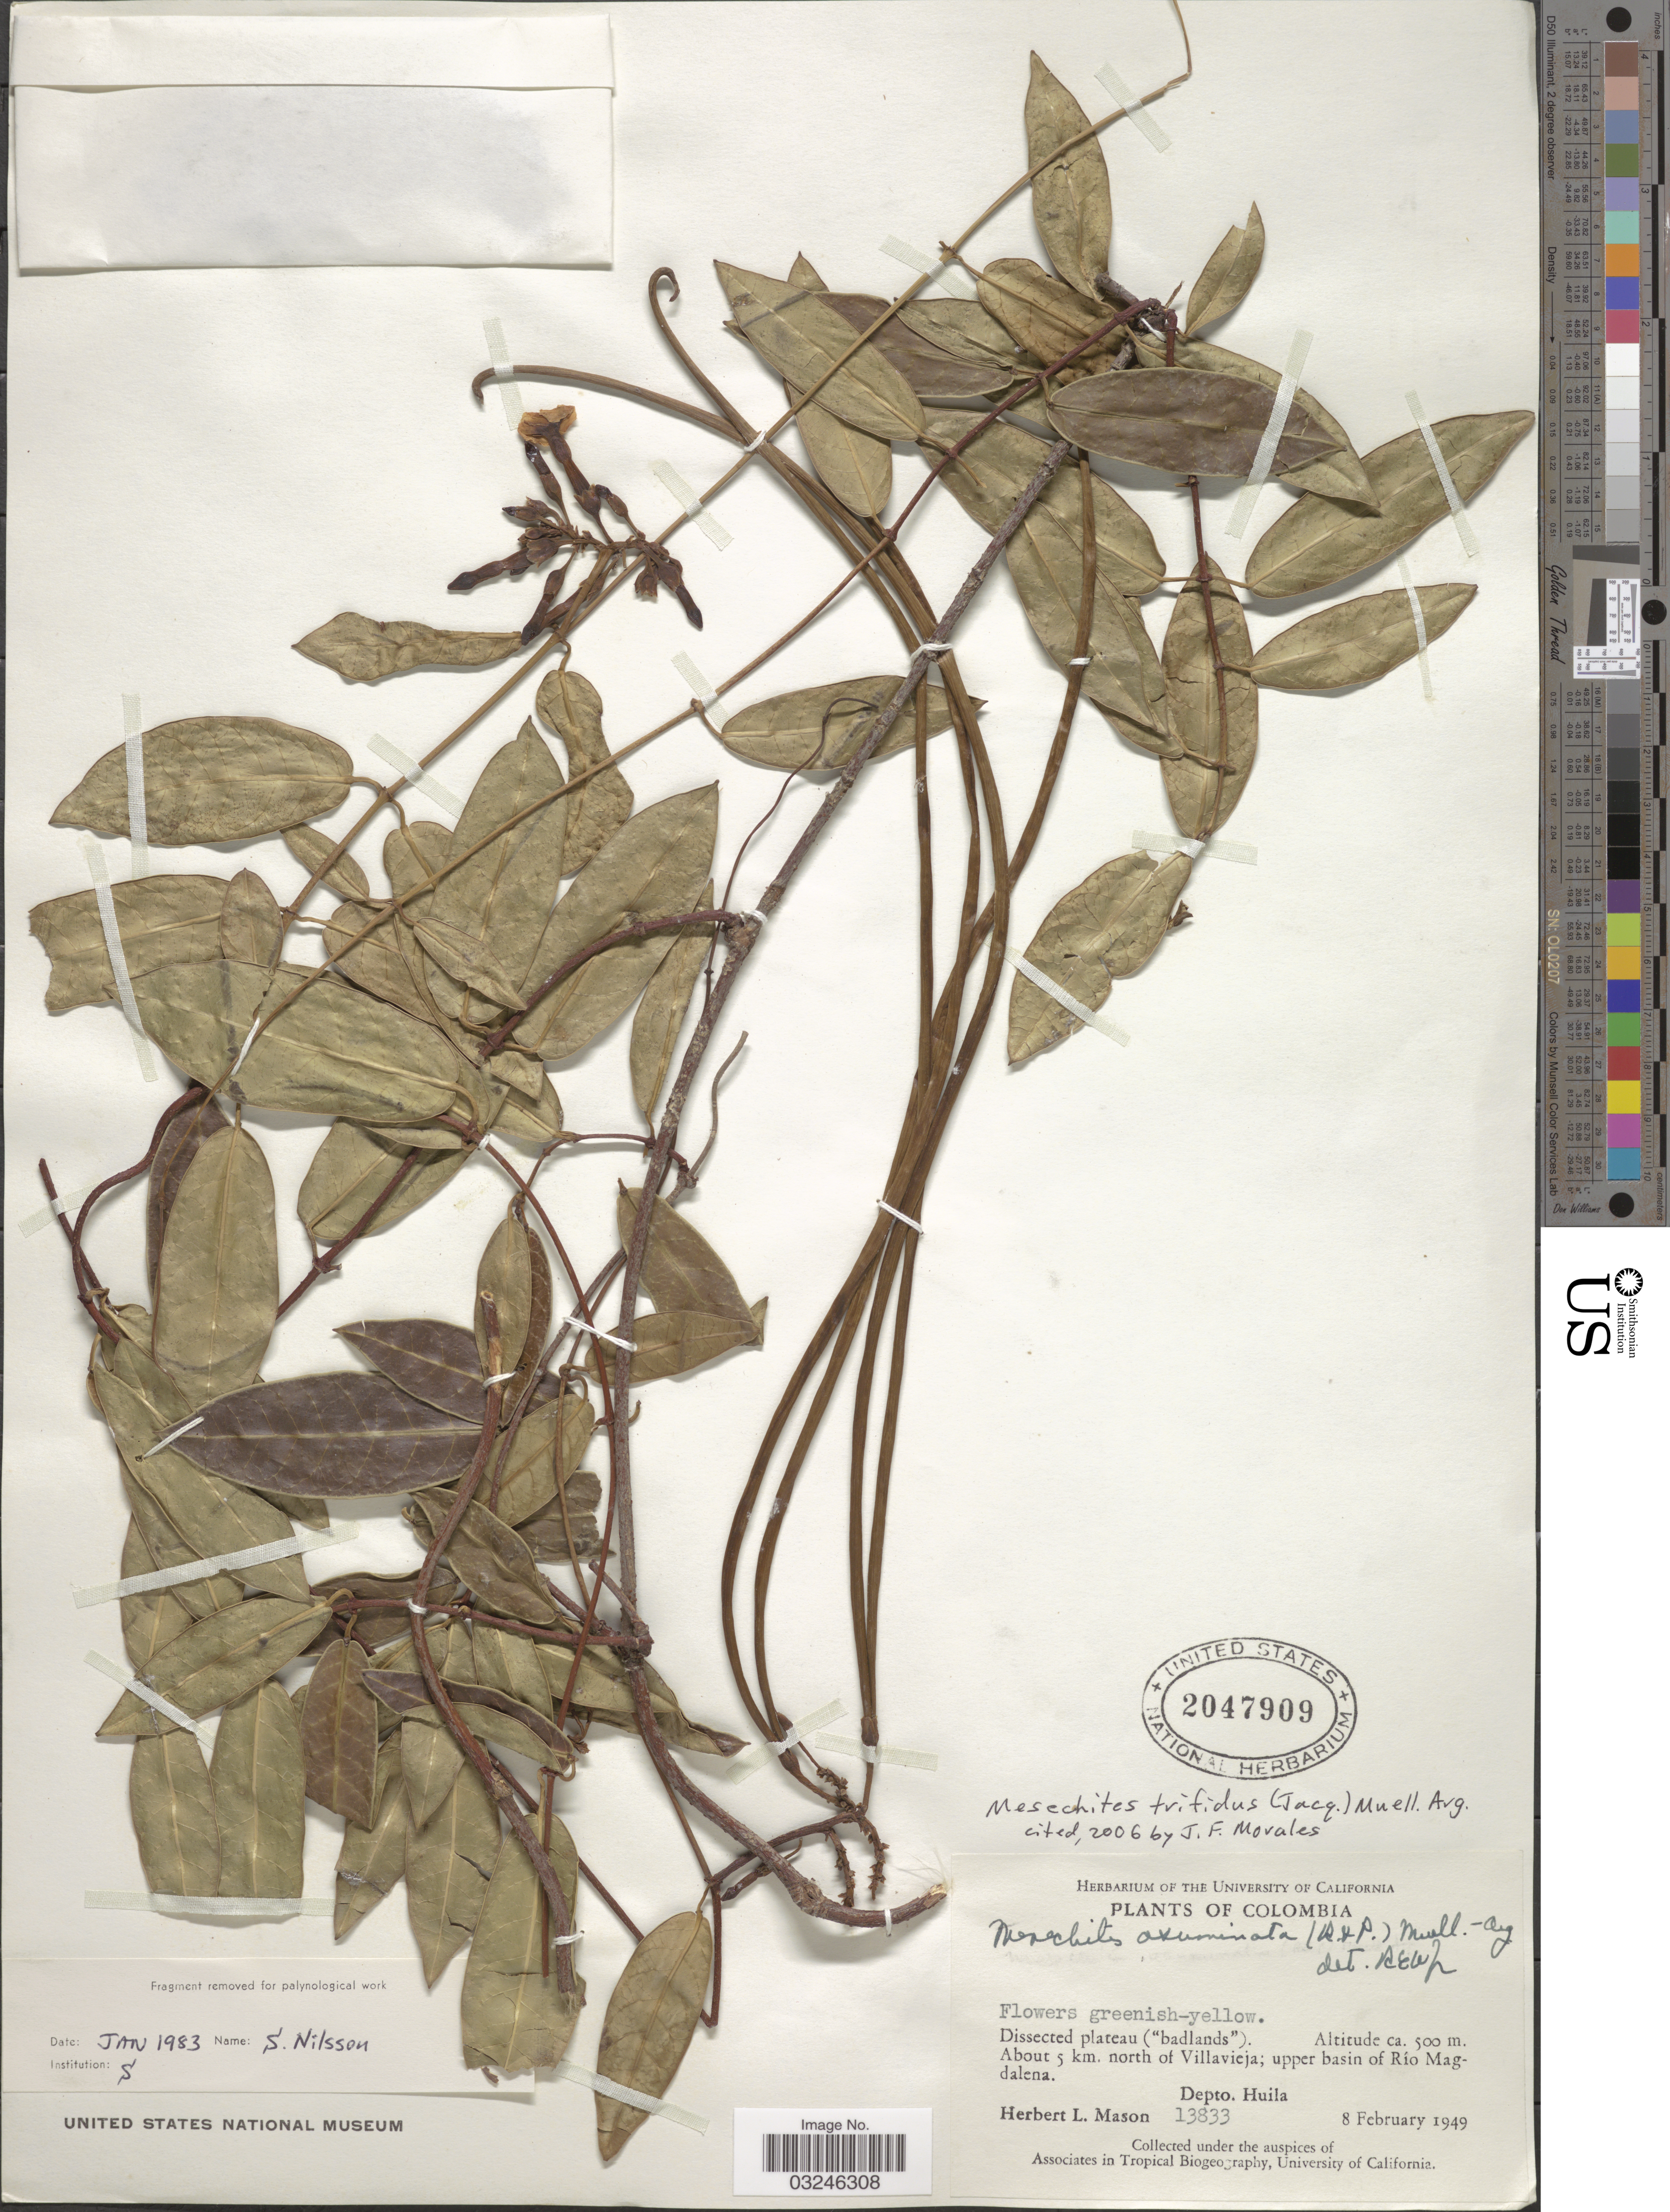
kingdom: Plantae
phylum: Tracheophyta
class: Magnoliopsida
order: Gentianales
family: Apocynaceae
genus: Mesechites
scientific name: Mesechites trifidus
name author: (Jacq.) Müll. Arg.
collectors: H. L. Mason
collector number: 13833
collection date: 1949-02-08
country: Colombia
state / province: Huila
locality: About 5 km. north of Villavieja; upper basin of Río Magdalena. Depto. Huila.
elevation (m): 500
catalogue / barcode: US 2047909